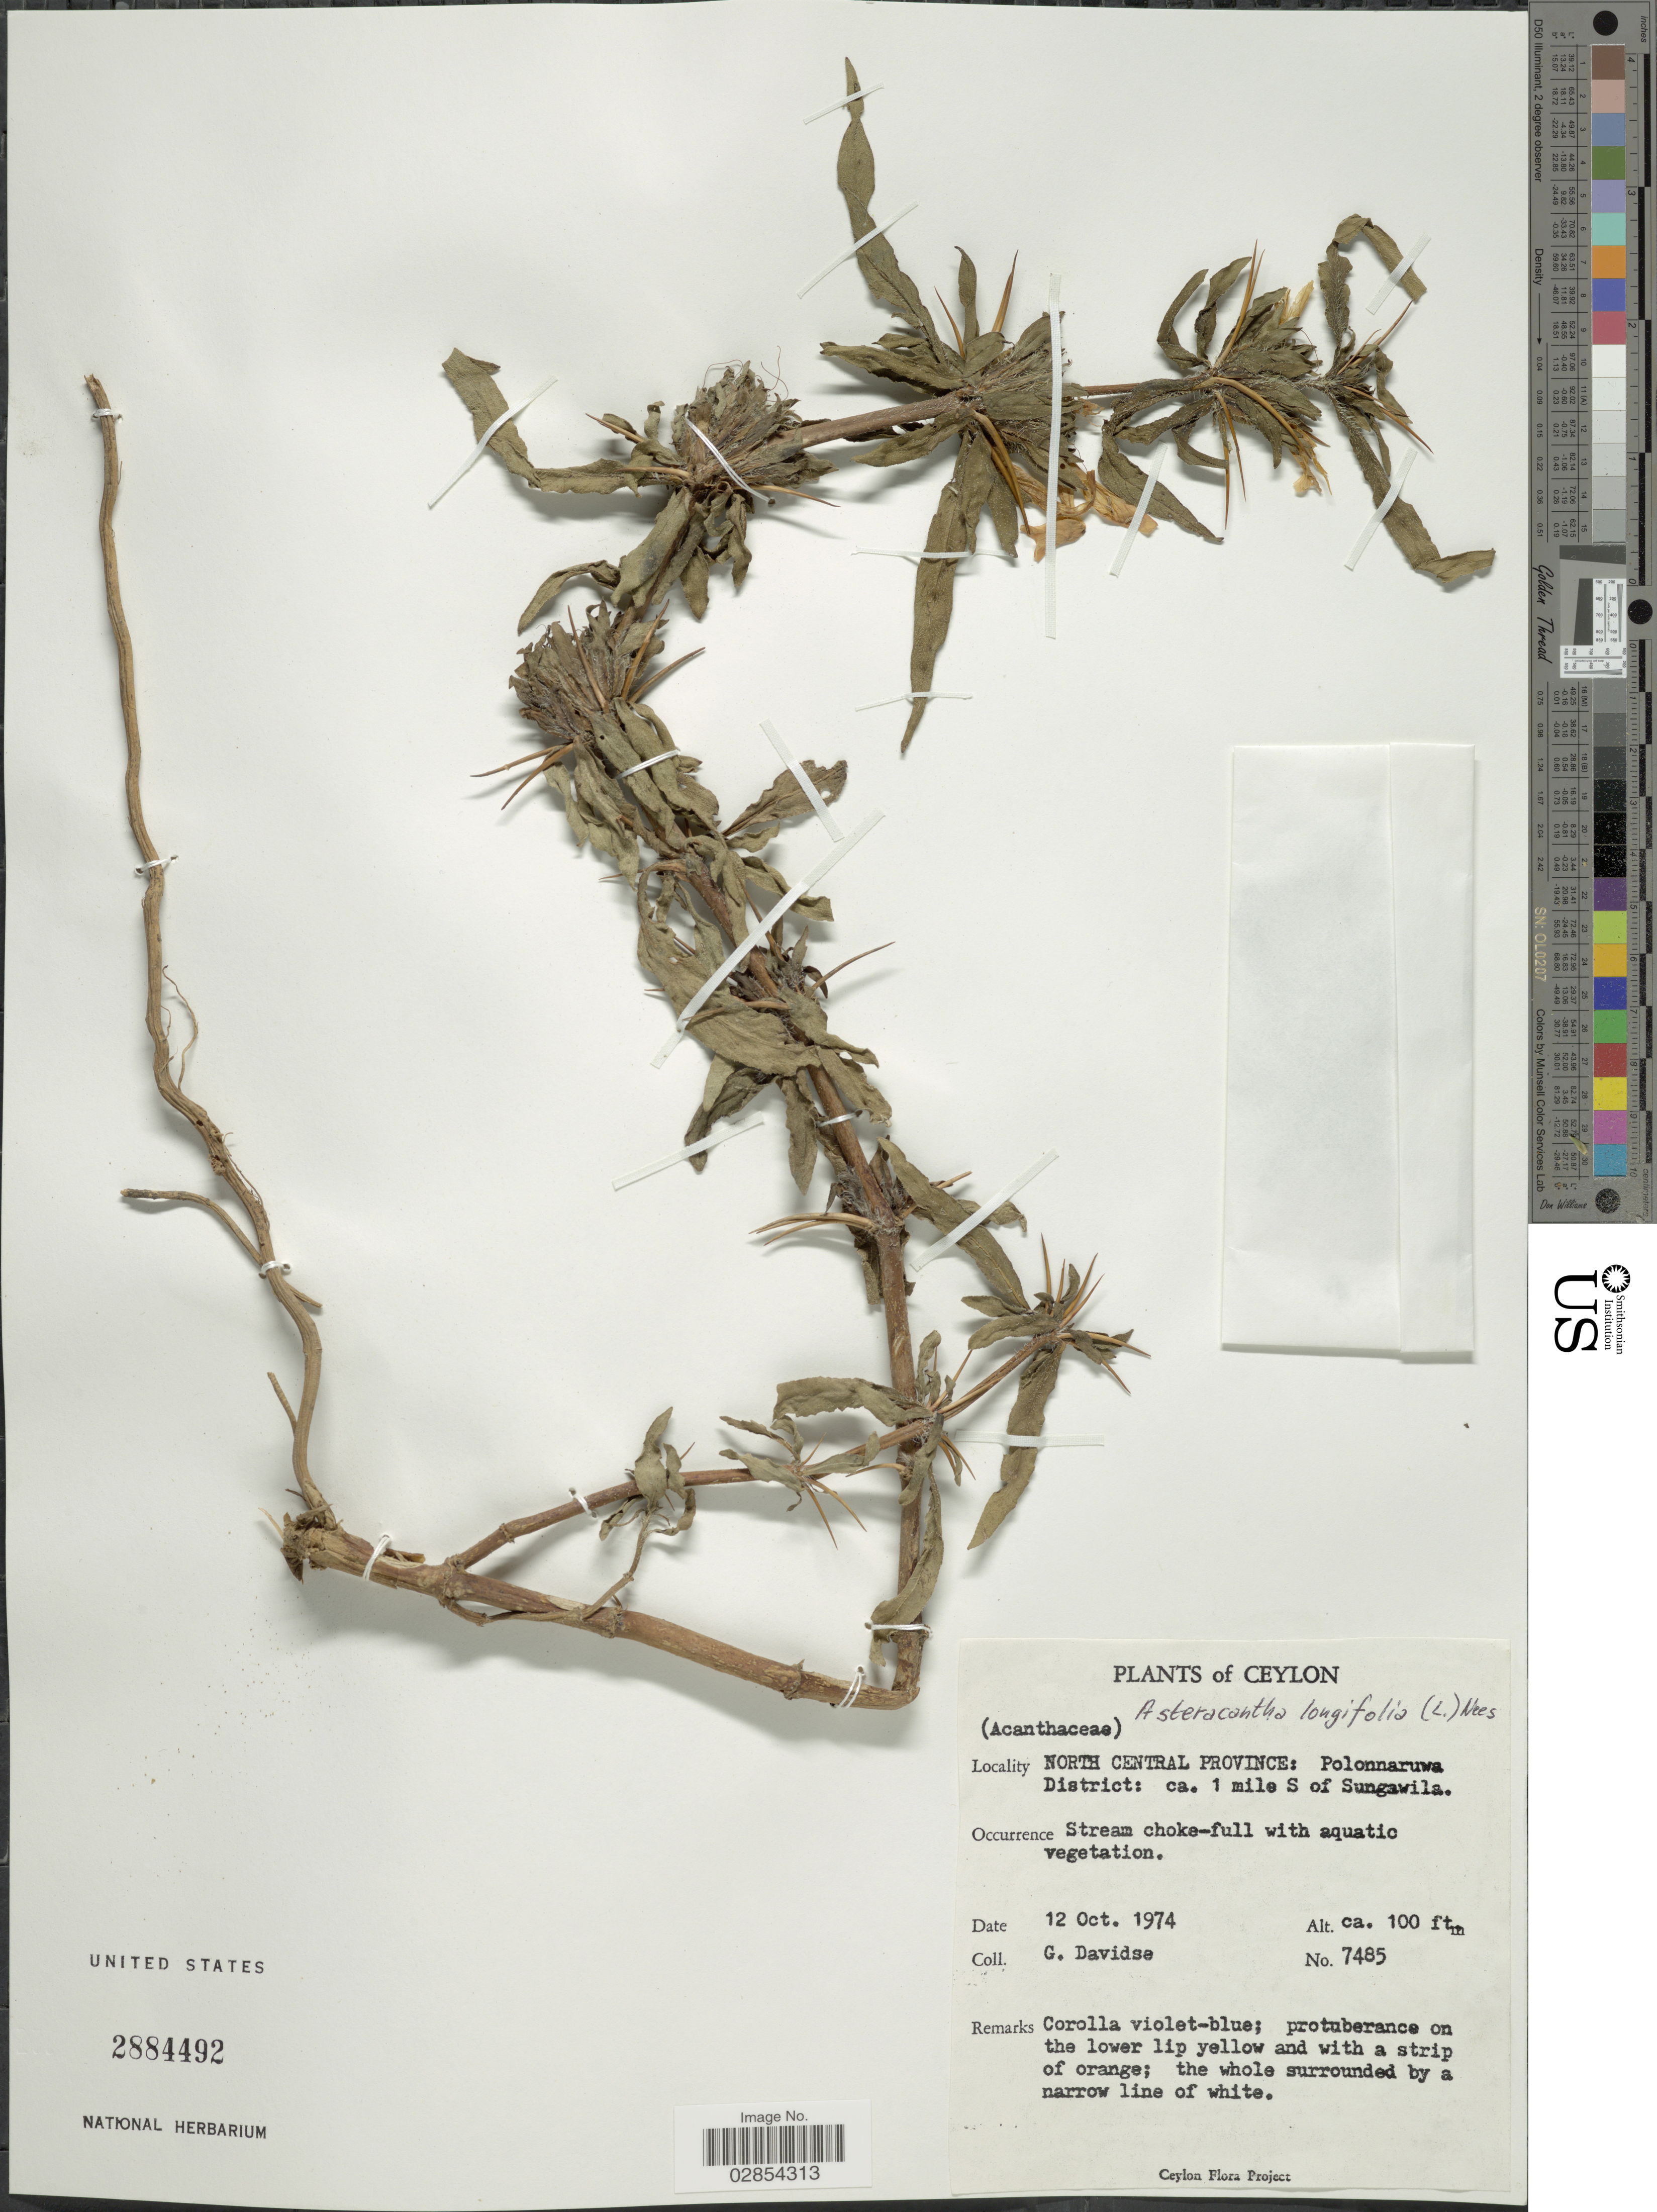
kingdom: Plantae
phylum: Tracheophyta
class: Magnoliopsida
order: Lamiales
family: Acanthaceae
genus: Asteracantha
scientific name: Asteracantha auriculata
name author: Nees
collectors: G. Davidse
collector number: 7485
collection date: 1974-10-12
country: Sri Lanka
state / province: North Central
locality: Ceylon. Polonnaruwa District: ca. 1 mile S of Sungawila.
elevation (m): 30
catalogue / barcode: US 2884492